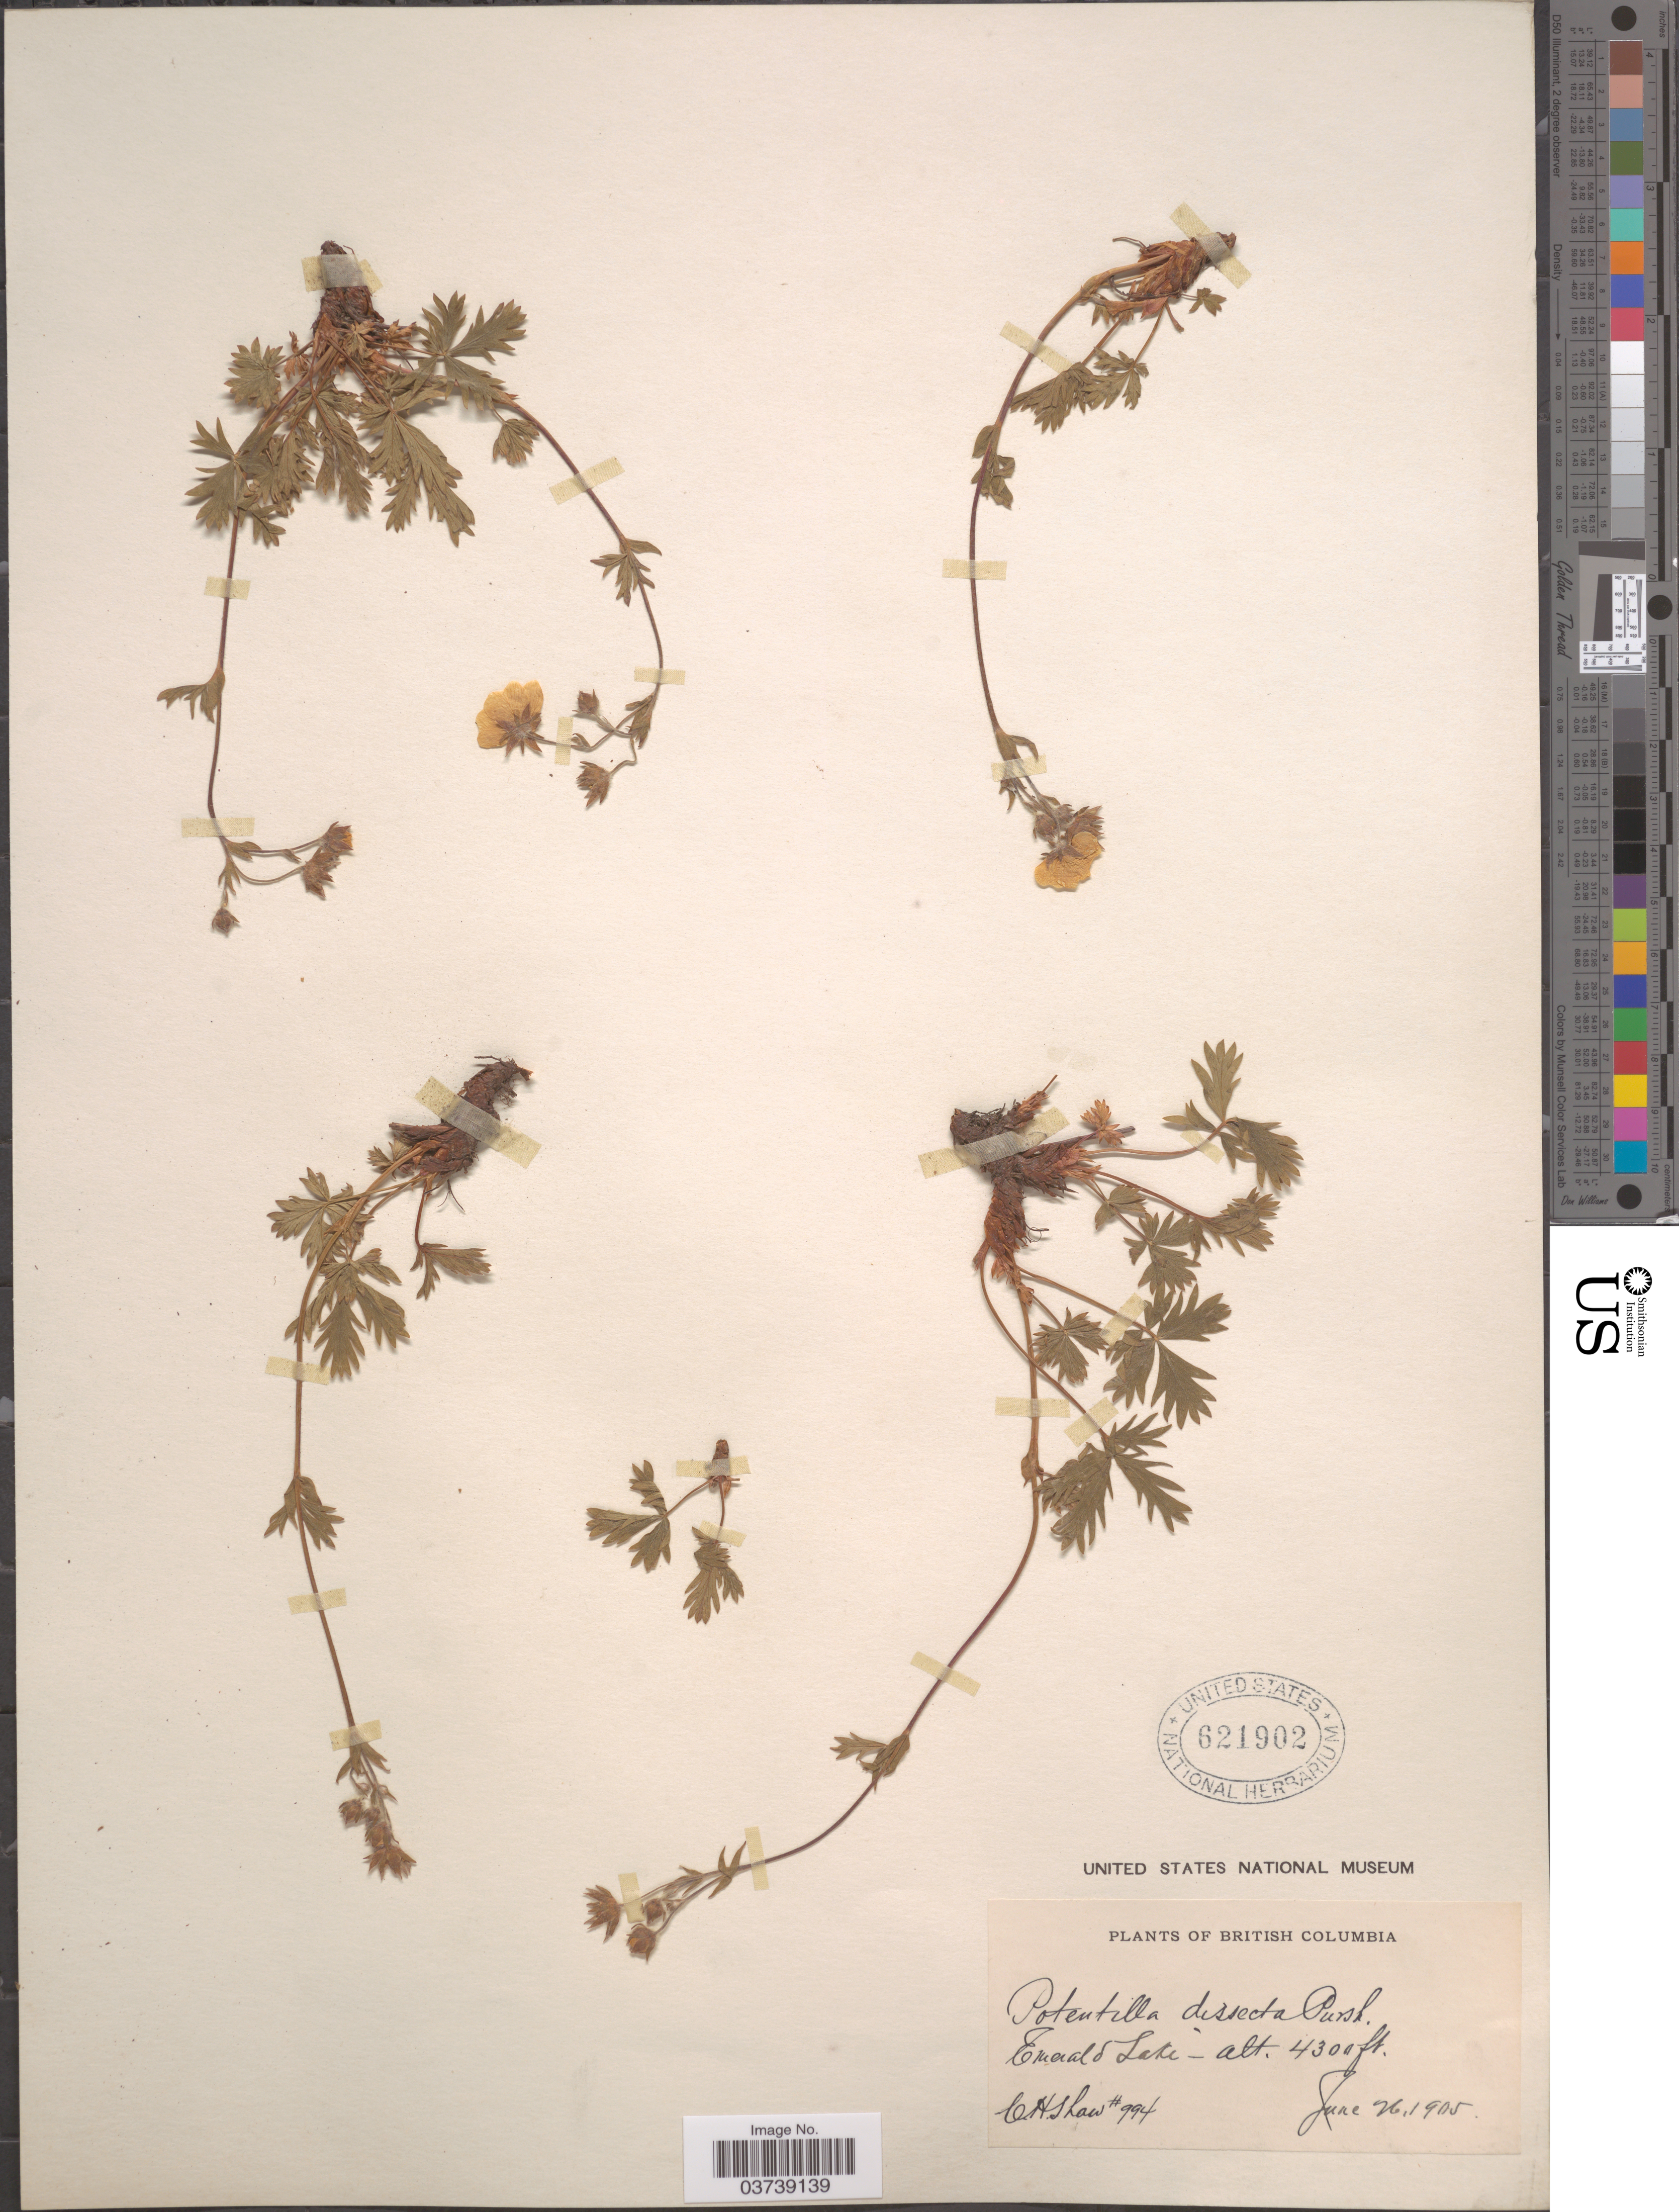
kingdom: Plantae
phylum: Tracheophyta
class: Magnoliopsida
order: Rosales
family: Rosaceae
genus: Potentilla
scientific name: Potentilla diversifolia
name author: Lehm.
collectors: C. H. Shaw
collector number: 994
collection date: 1905-06-26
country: Canada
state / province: British Columbia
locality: Emerald Lake.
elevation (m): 1311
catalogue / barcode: US 621902